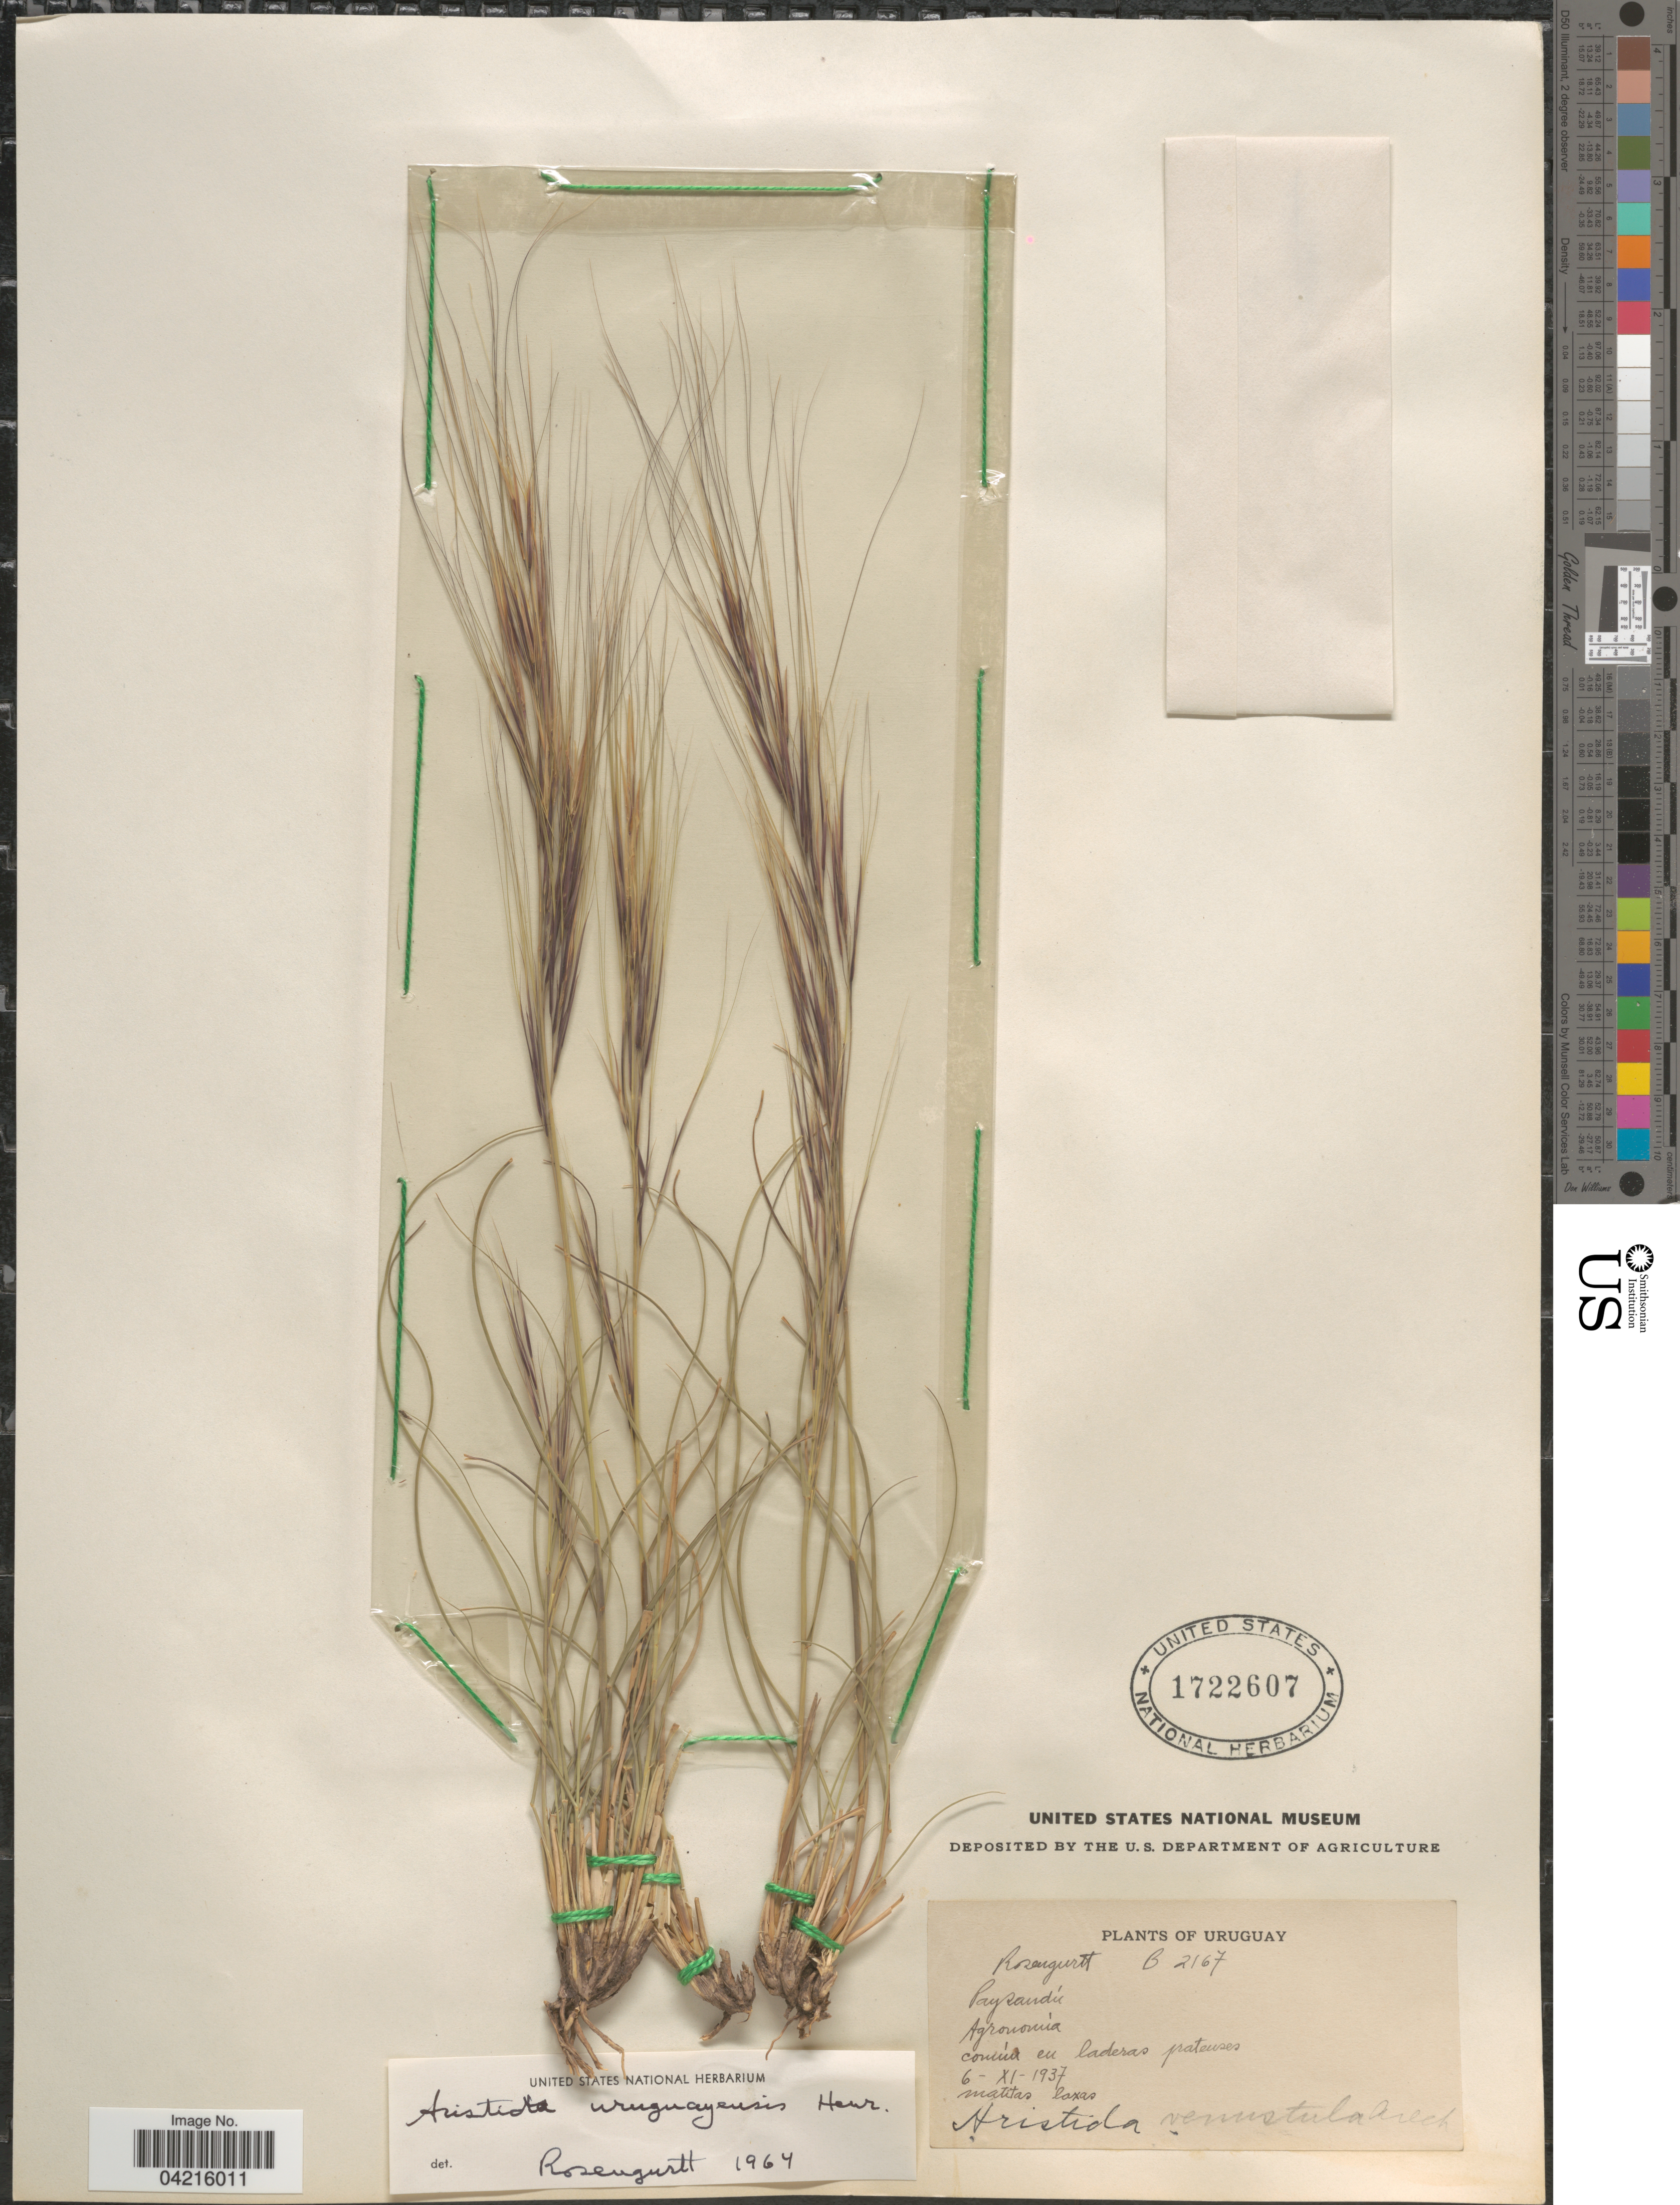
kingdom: Plantae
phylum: Tracheophyta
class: Liliopsida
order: Poales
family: Poaceae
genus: Aristida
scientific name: Aristida uruguayensis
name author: Henr.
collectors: Rosengurtt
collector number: B2167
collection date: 1937-11-06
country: Uruguay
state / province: Paysandu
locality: Agronomìa. Comúna en laderas pratenses.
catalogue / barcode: US 1722607